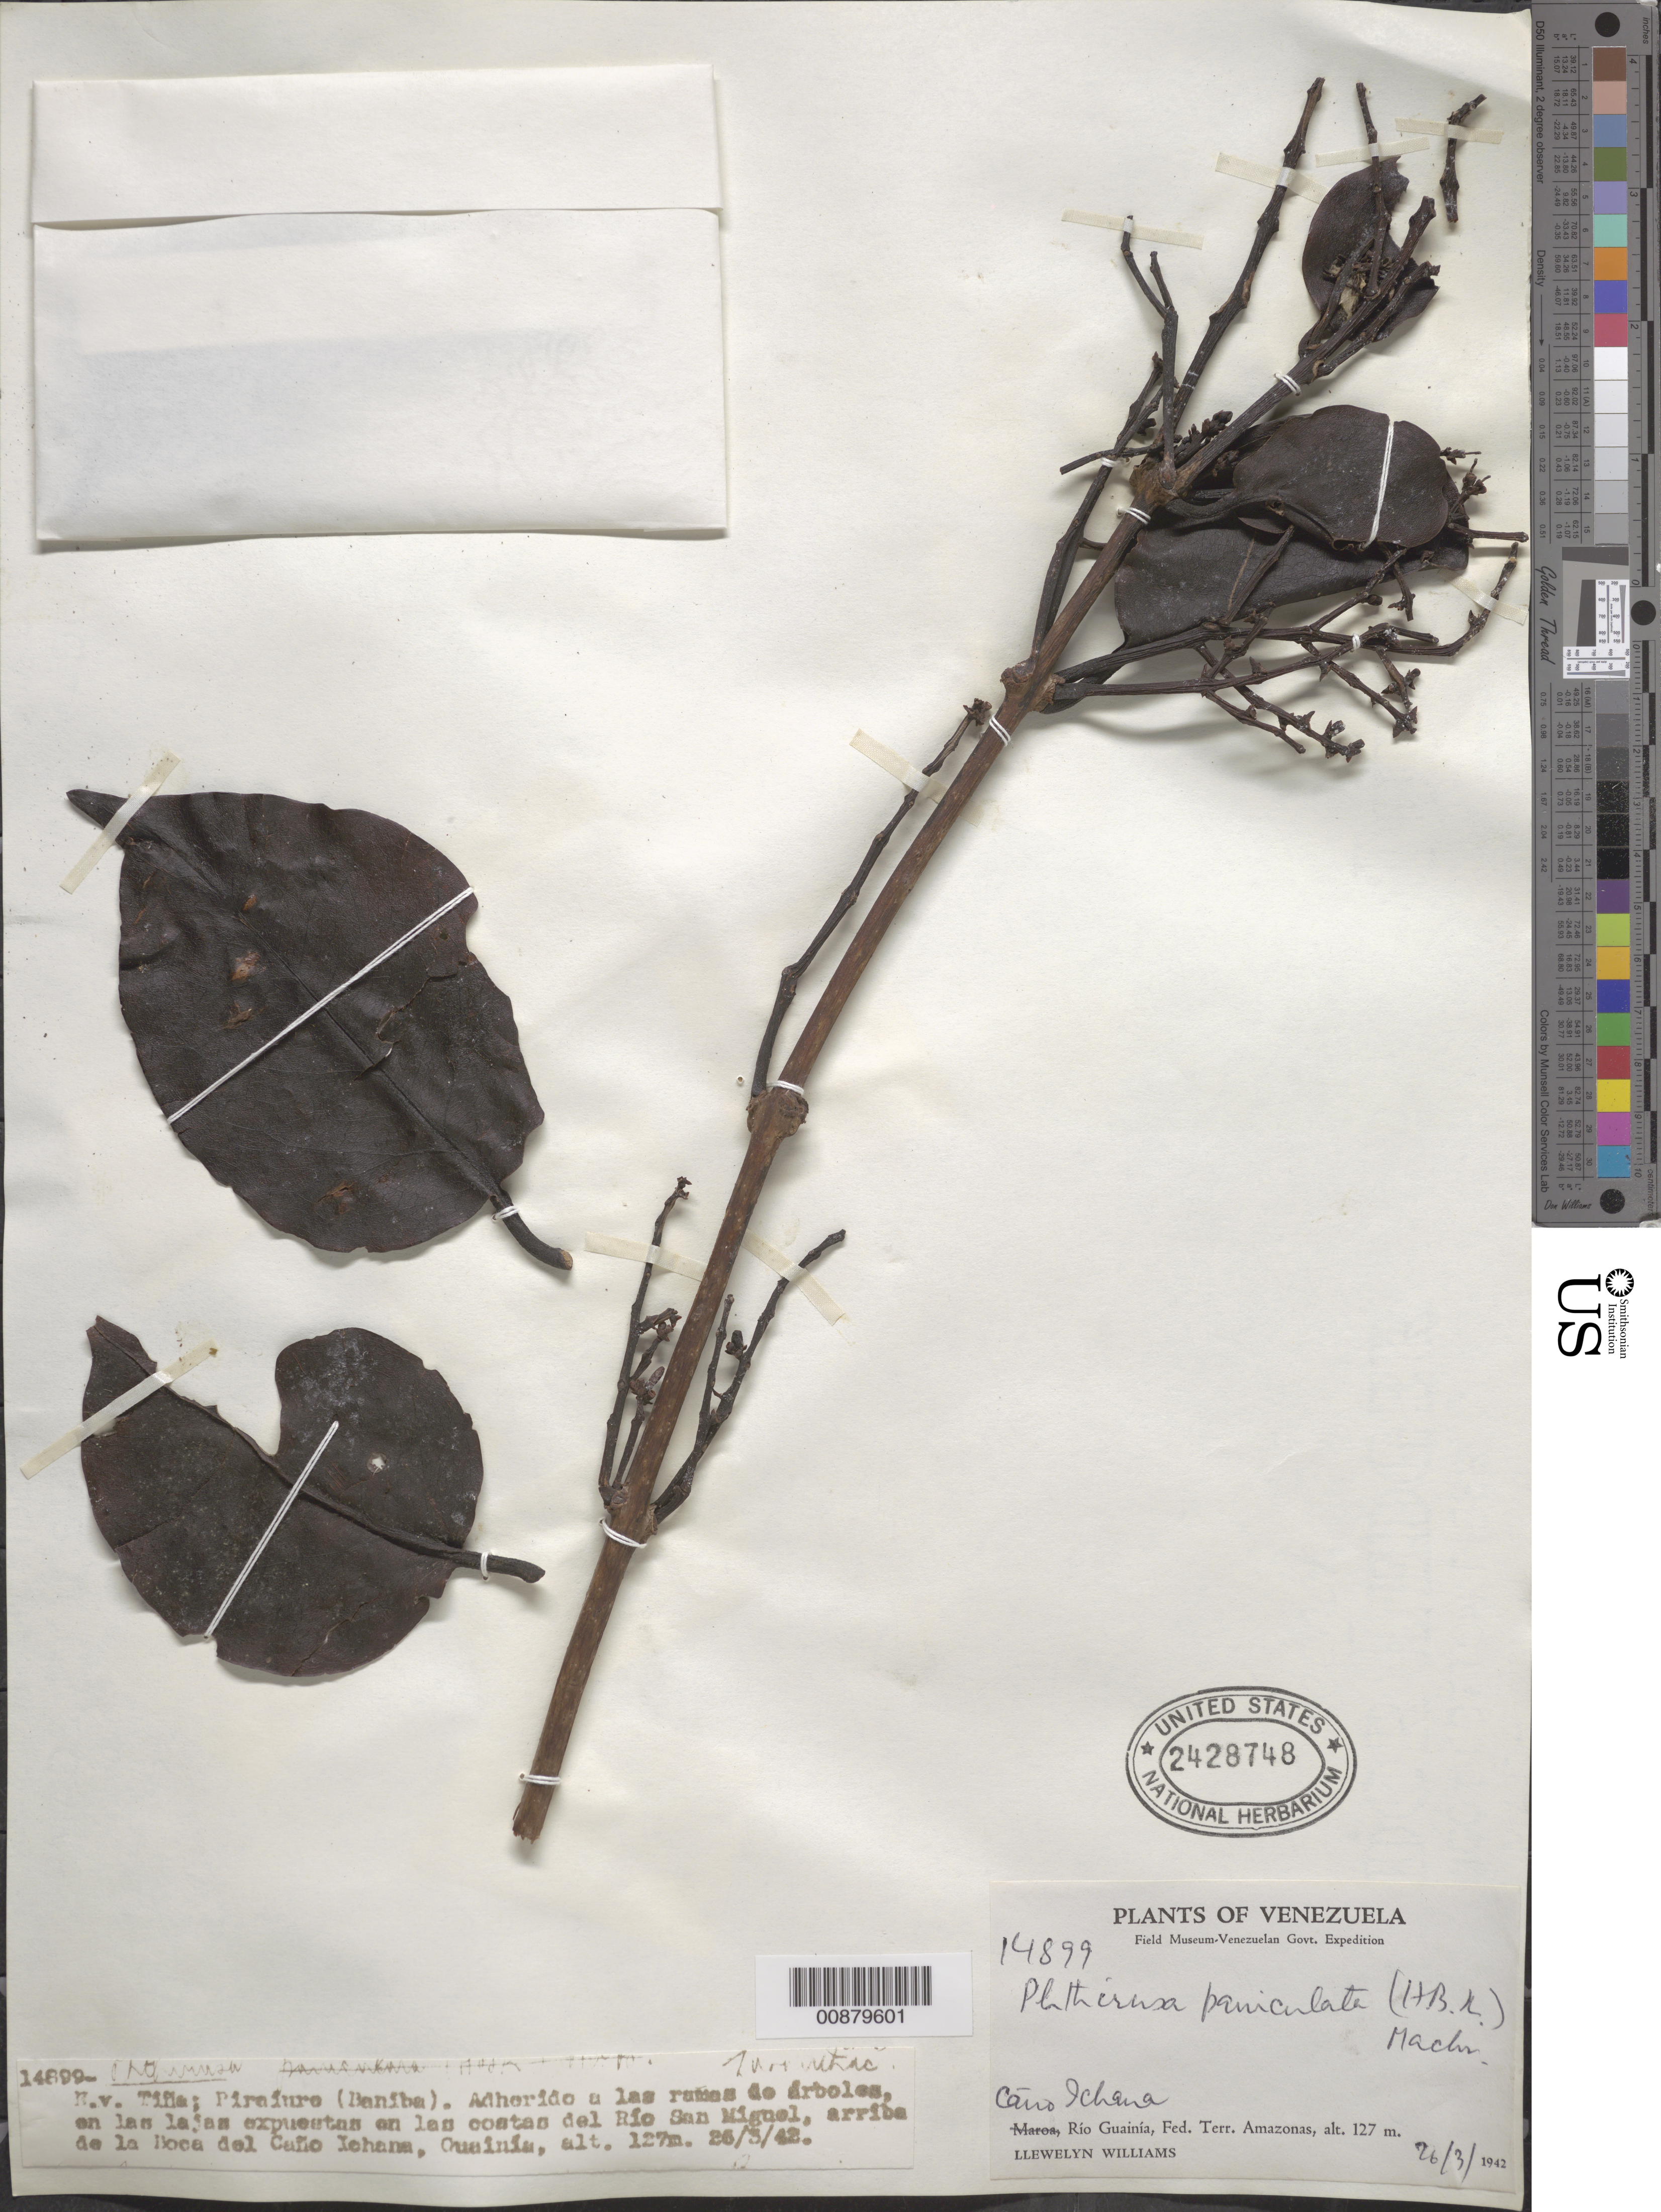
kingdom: Plantae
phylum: Tracheophyta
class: Magnoliopsida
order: Santalales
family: Loranthaceae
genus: Phthirusa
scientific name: Phthirusa paniculata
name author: (Kunth) J.F. Macbr.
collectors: Ll. Williams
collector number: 14899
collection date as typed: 26-Mar-42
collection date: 1942-03-26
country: Venezuela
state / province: Amazonas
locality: Río San Miguel, arriba de la boca del Caño Ichana, Guainía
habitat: Adherido a las ramas de arboles, en las lajas expuestas en las costas del rio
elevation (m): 127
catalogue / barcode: US 2428748